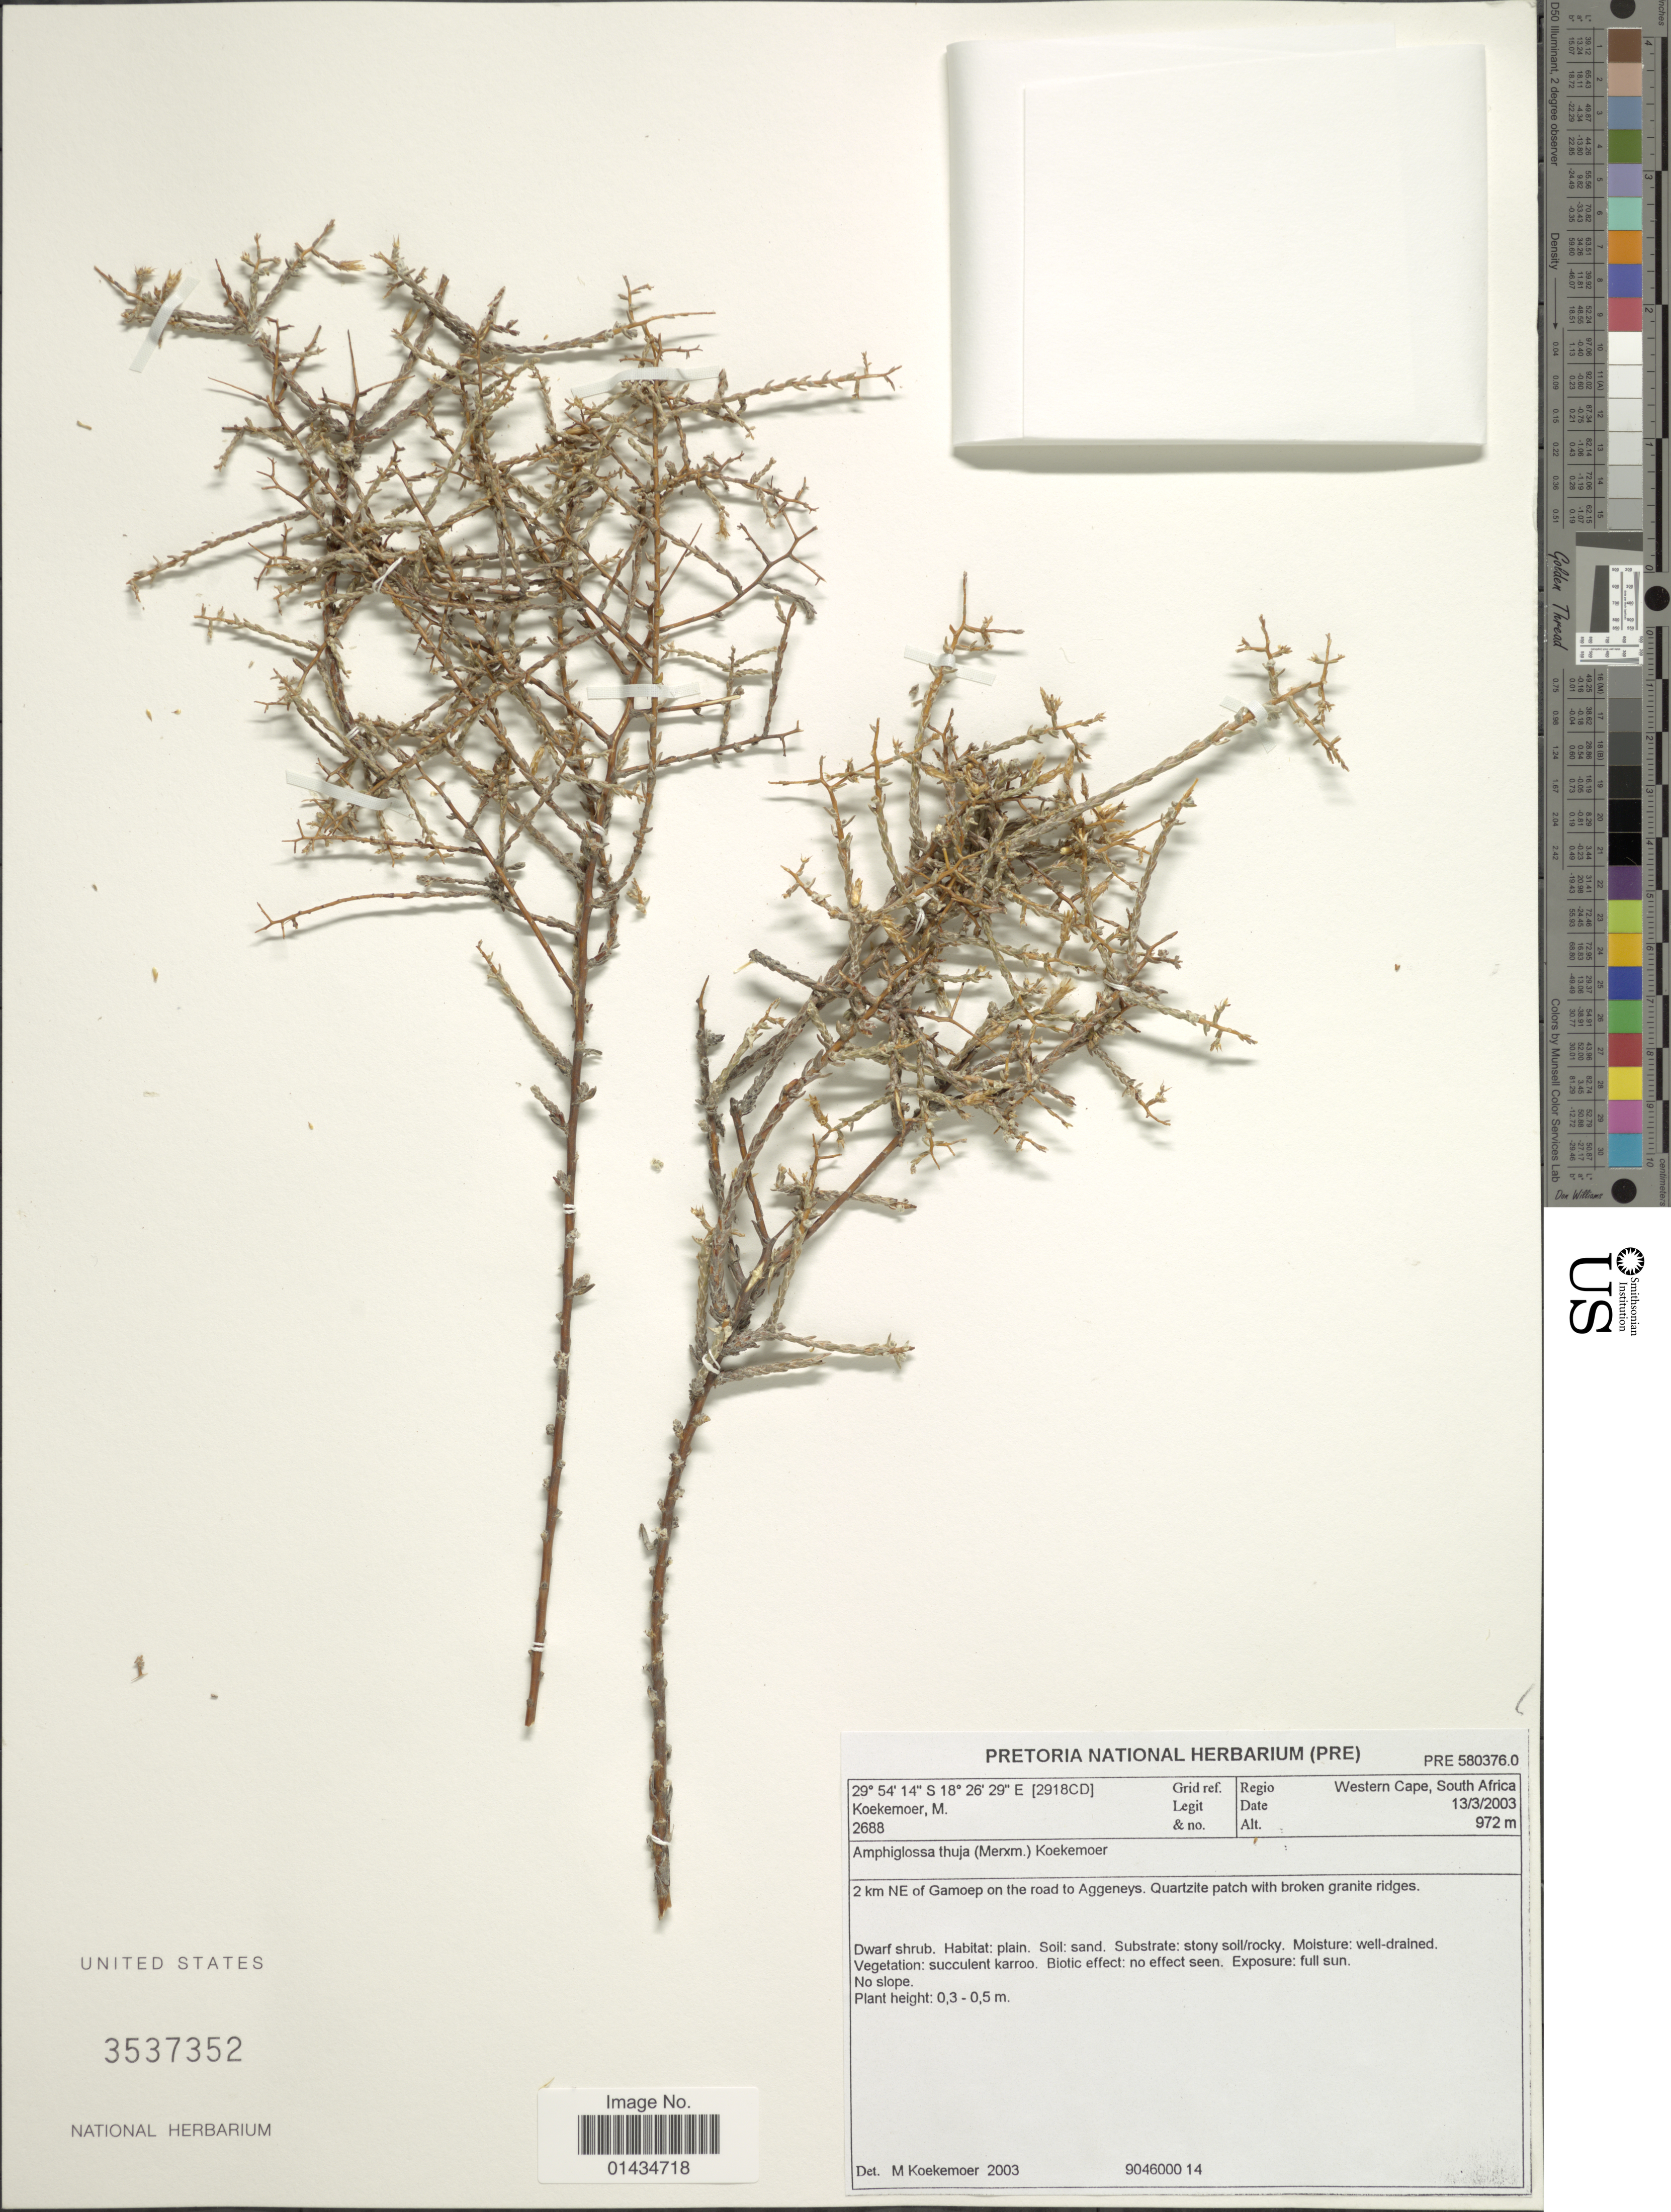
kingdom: Plantae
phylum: Tracheophyta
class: Magnoliopsida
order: Asterales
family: Asteraceae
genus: Amphiglossa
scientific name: Amphiglossa thuja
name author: (Merxm.) Koek.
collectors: M. Koekemoer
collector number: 2688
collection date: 2003-03-13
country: South Africa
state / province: Western Cape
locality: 2 km NE of Gamoep on the road to Aggeneys, Quartzite patch with broken granite ridges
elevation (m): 972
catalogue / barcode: US 3537352